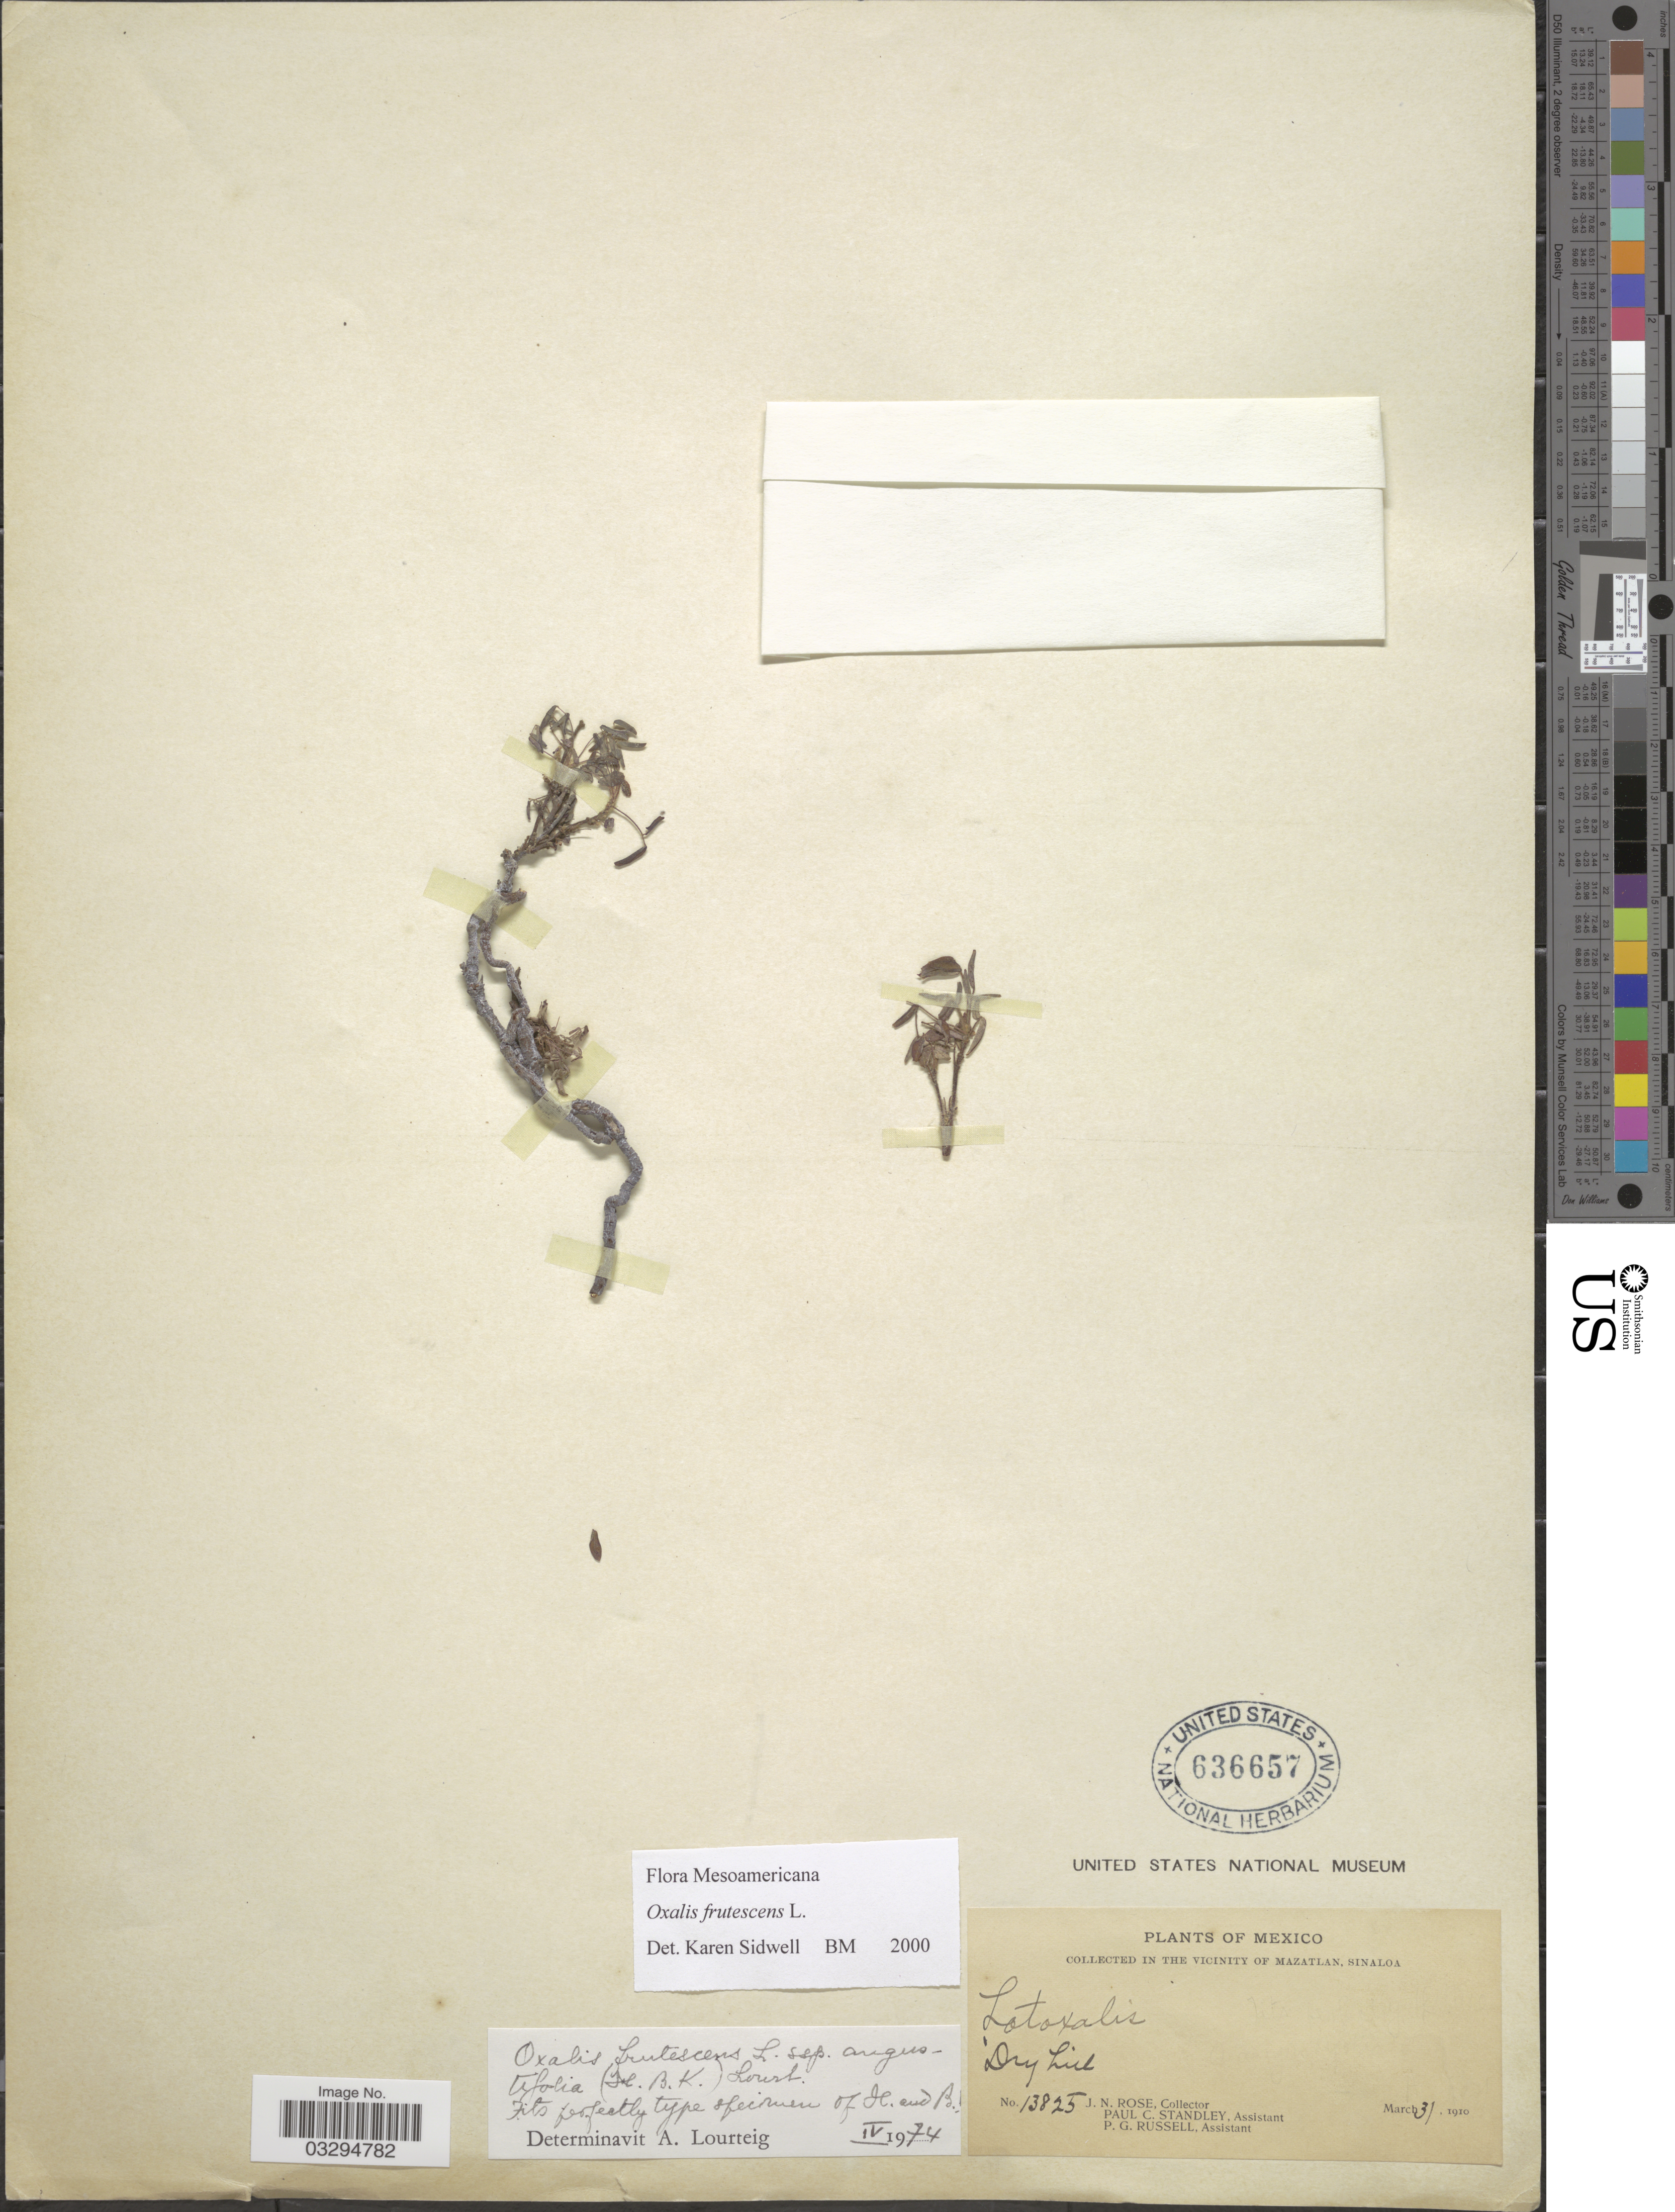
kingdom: Plantae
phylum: Tracheophyta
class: Magnoliopsida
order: Oxalidales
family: Oxalidaceae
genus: Oxalis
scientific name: Oxalis frutescens subsp. angustifolia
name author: (Kunth) Lourteig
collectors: J. N. Rose, P. C. Standley & P. G. Russell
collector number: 13825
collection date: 1910-03-31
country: Mexico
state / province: Sinaloa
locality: Vicinity of Mazatlan.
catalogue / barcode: US 636657